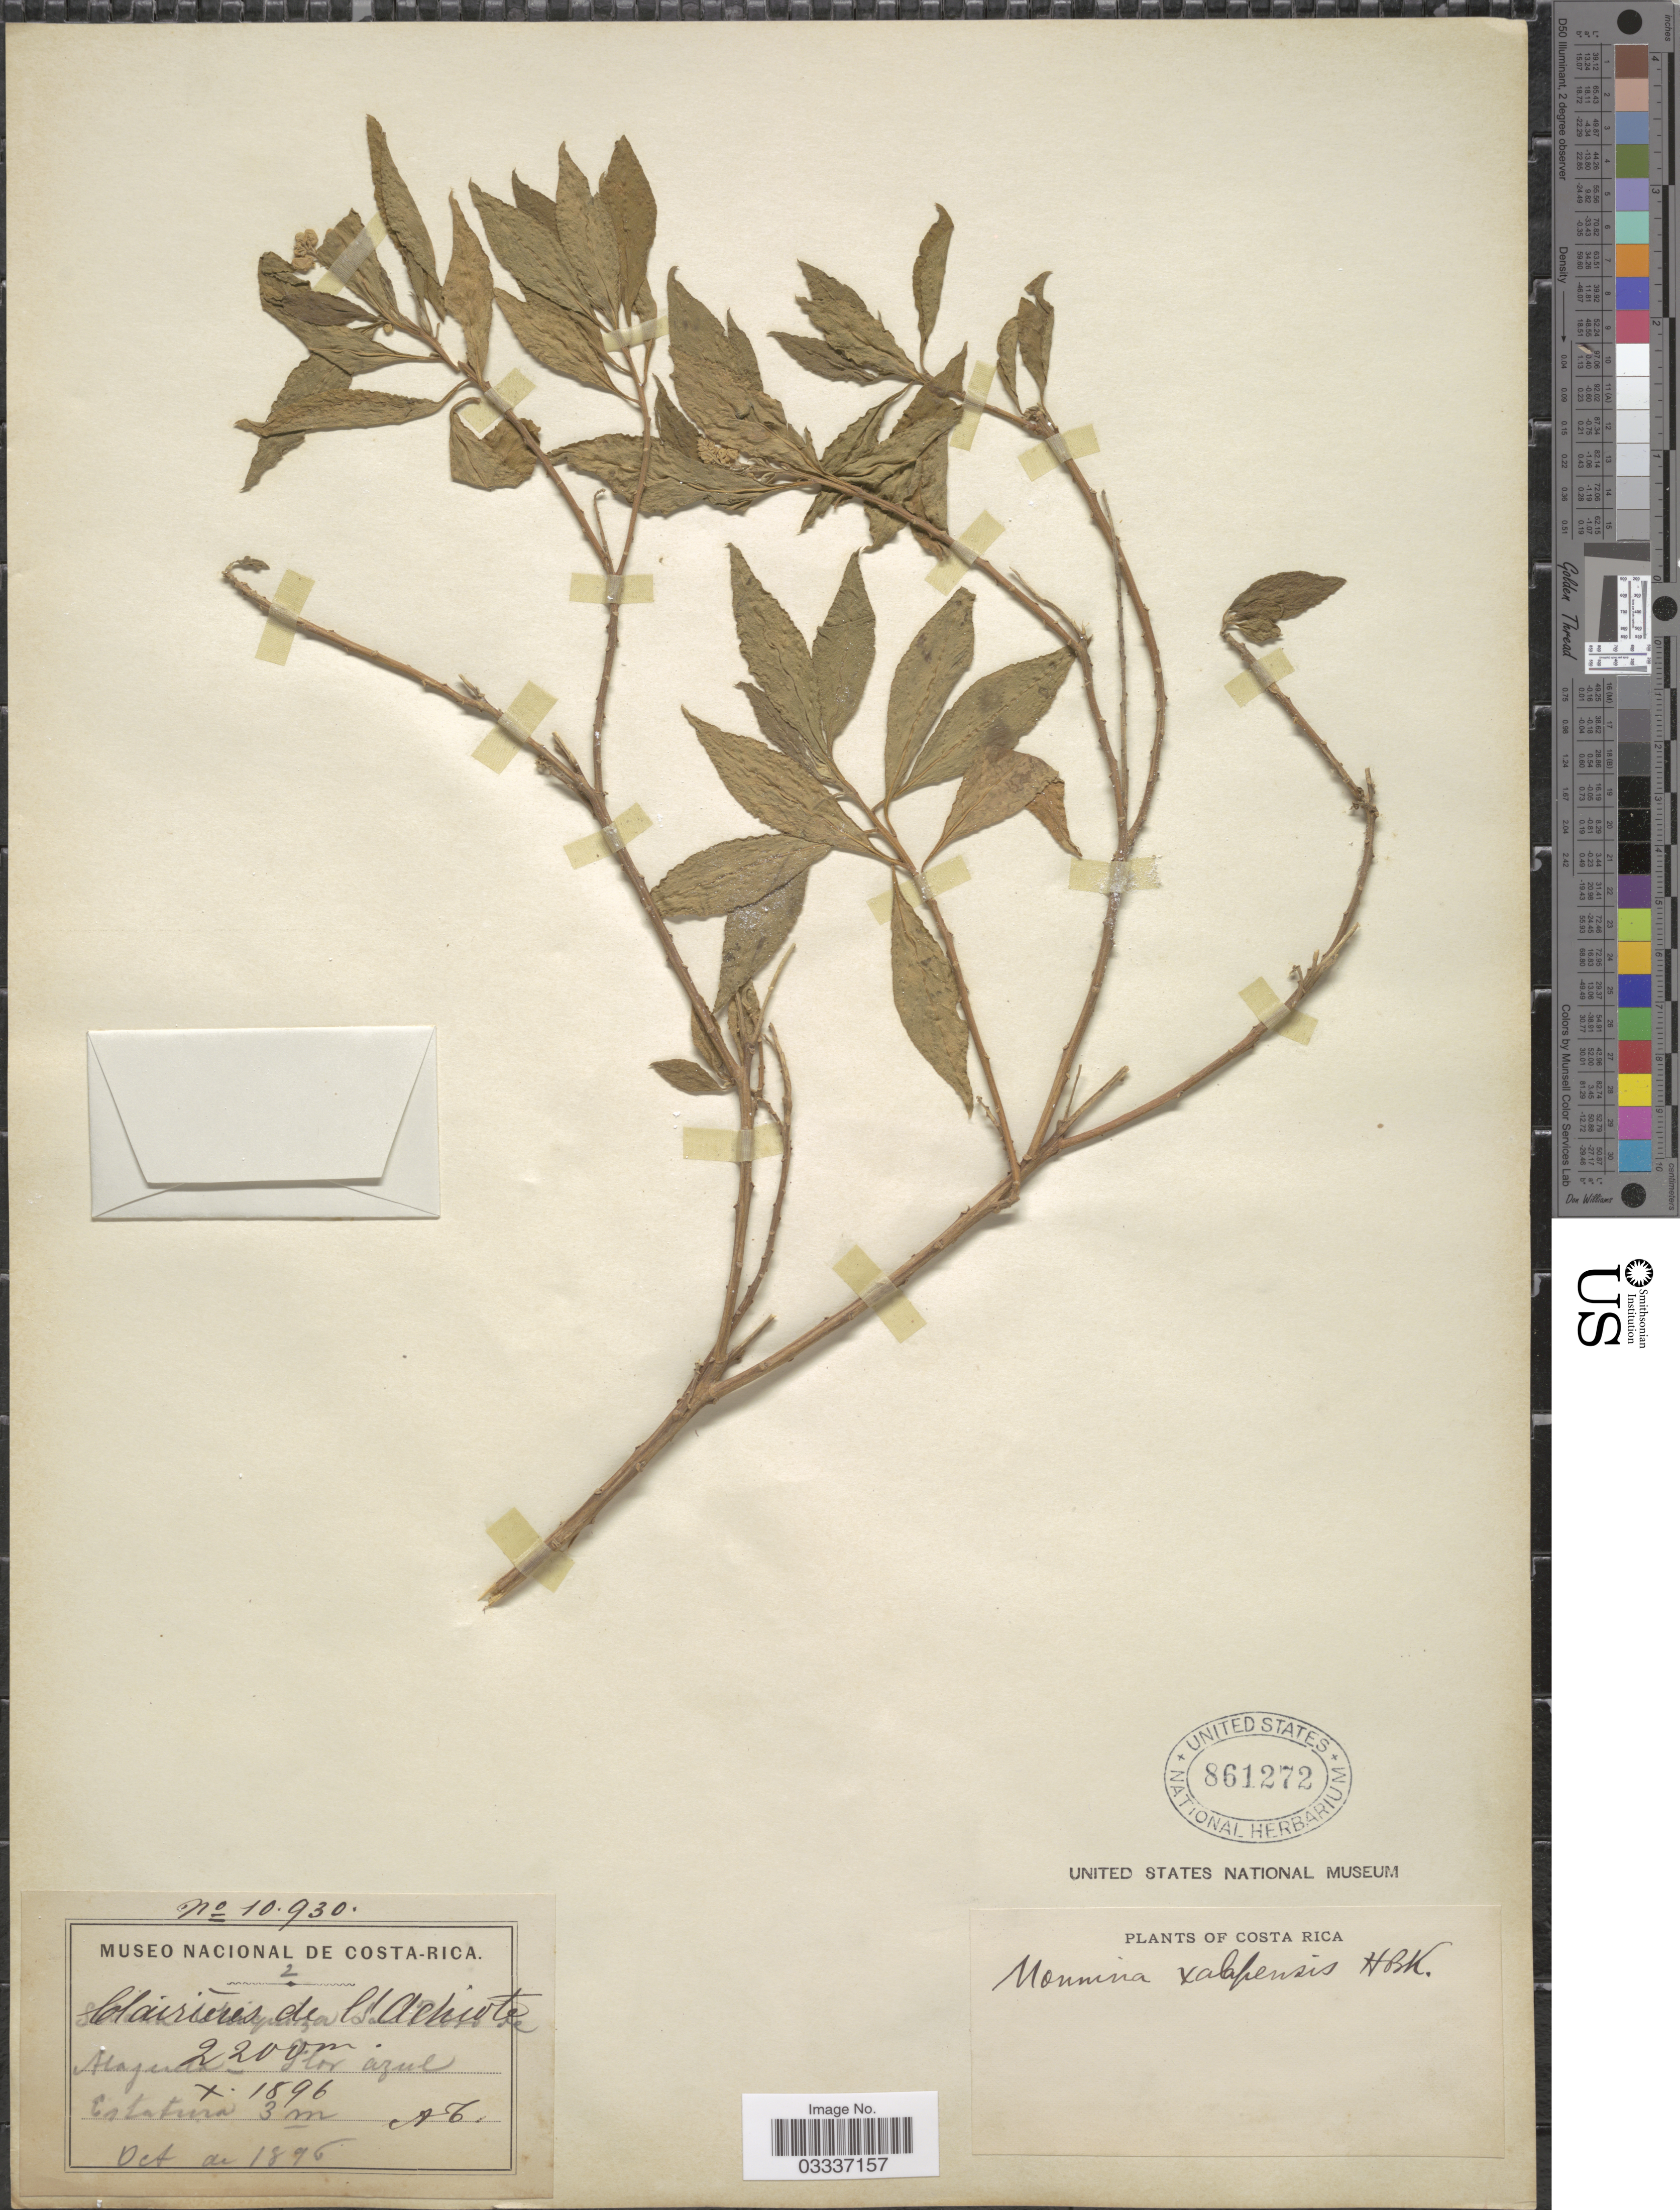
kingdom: Plantae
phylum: Tracheophyta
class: Magnoliopsida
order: Fabales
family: Polygalaceae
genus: Monnina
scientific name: Monnina xalapensis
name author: Kunth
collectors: A. T.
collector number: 10930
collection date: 1896-10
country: Costa Rica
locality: Clairieres de l'Achiote.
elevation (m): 2200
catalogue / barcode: US 861272